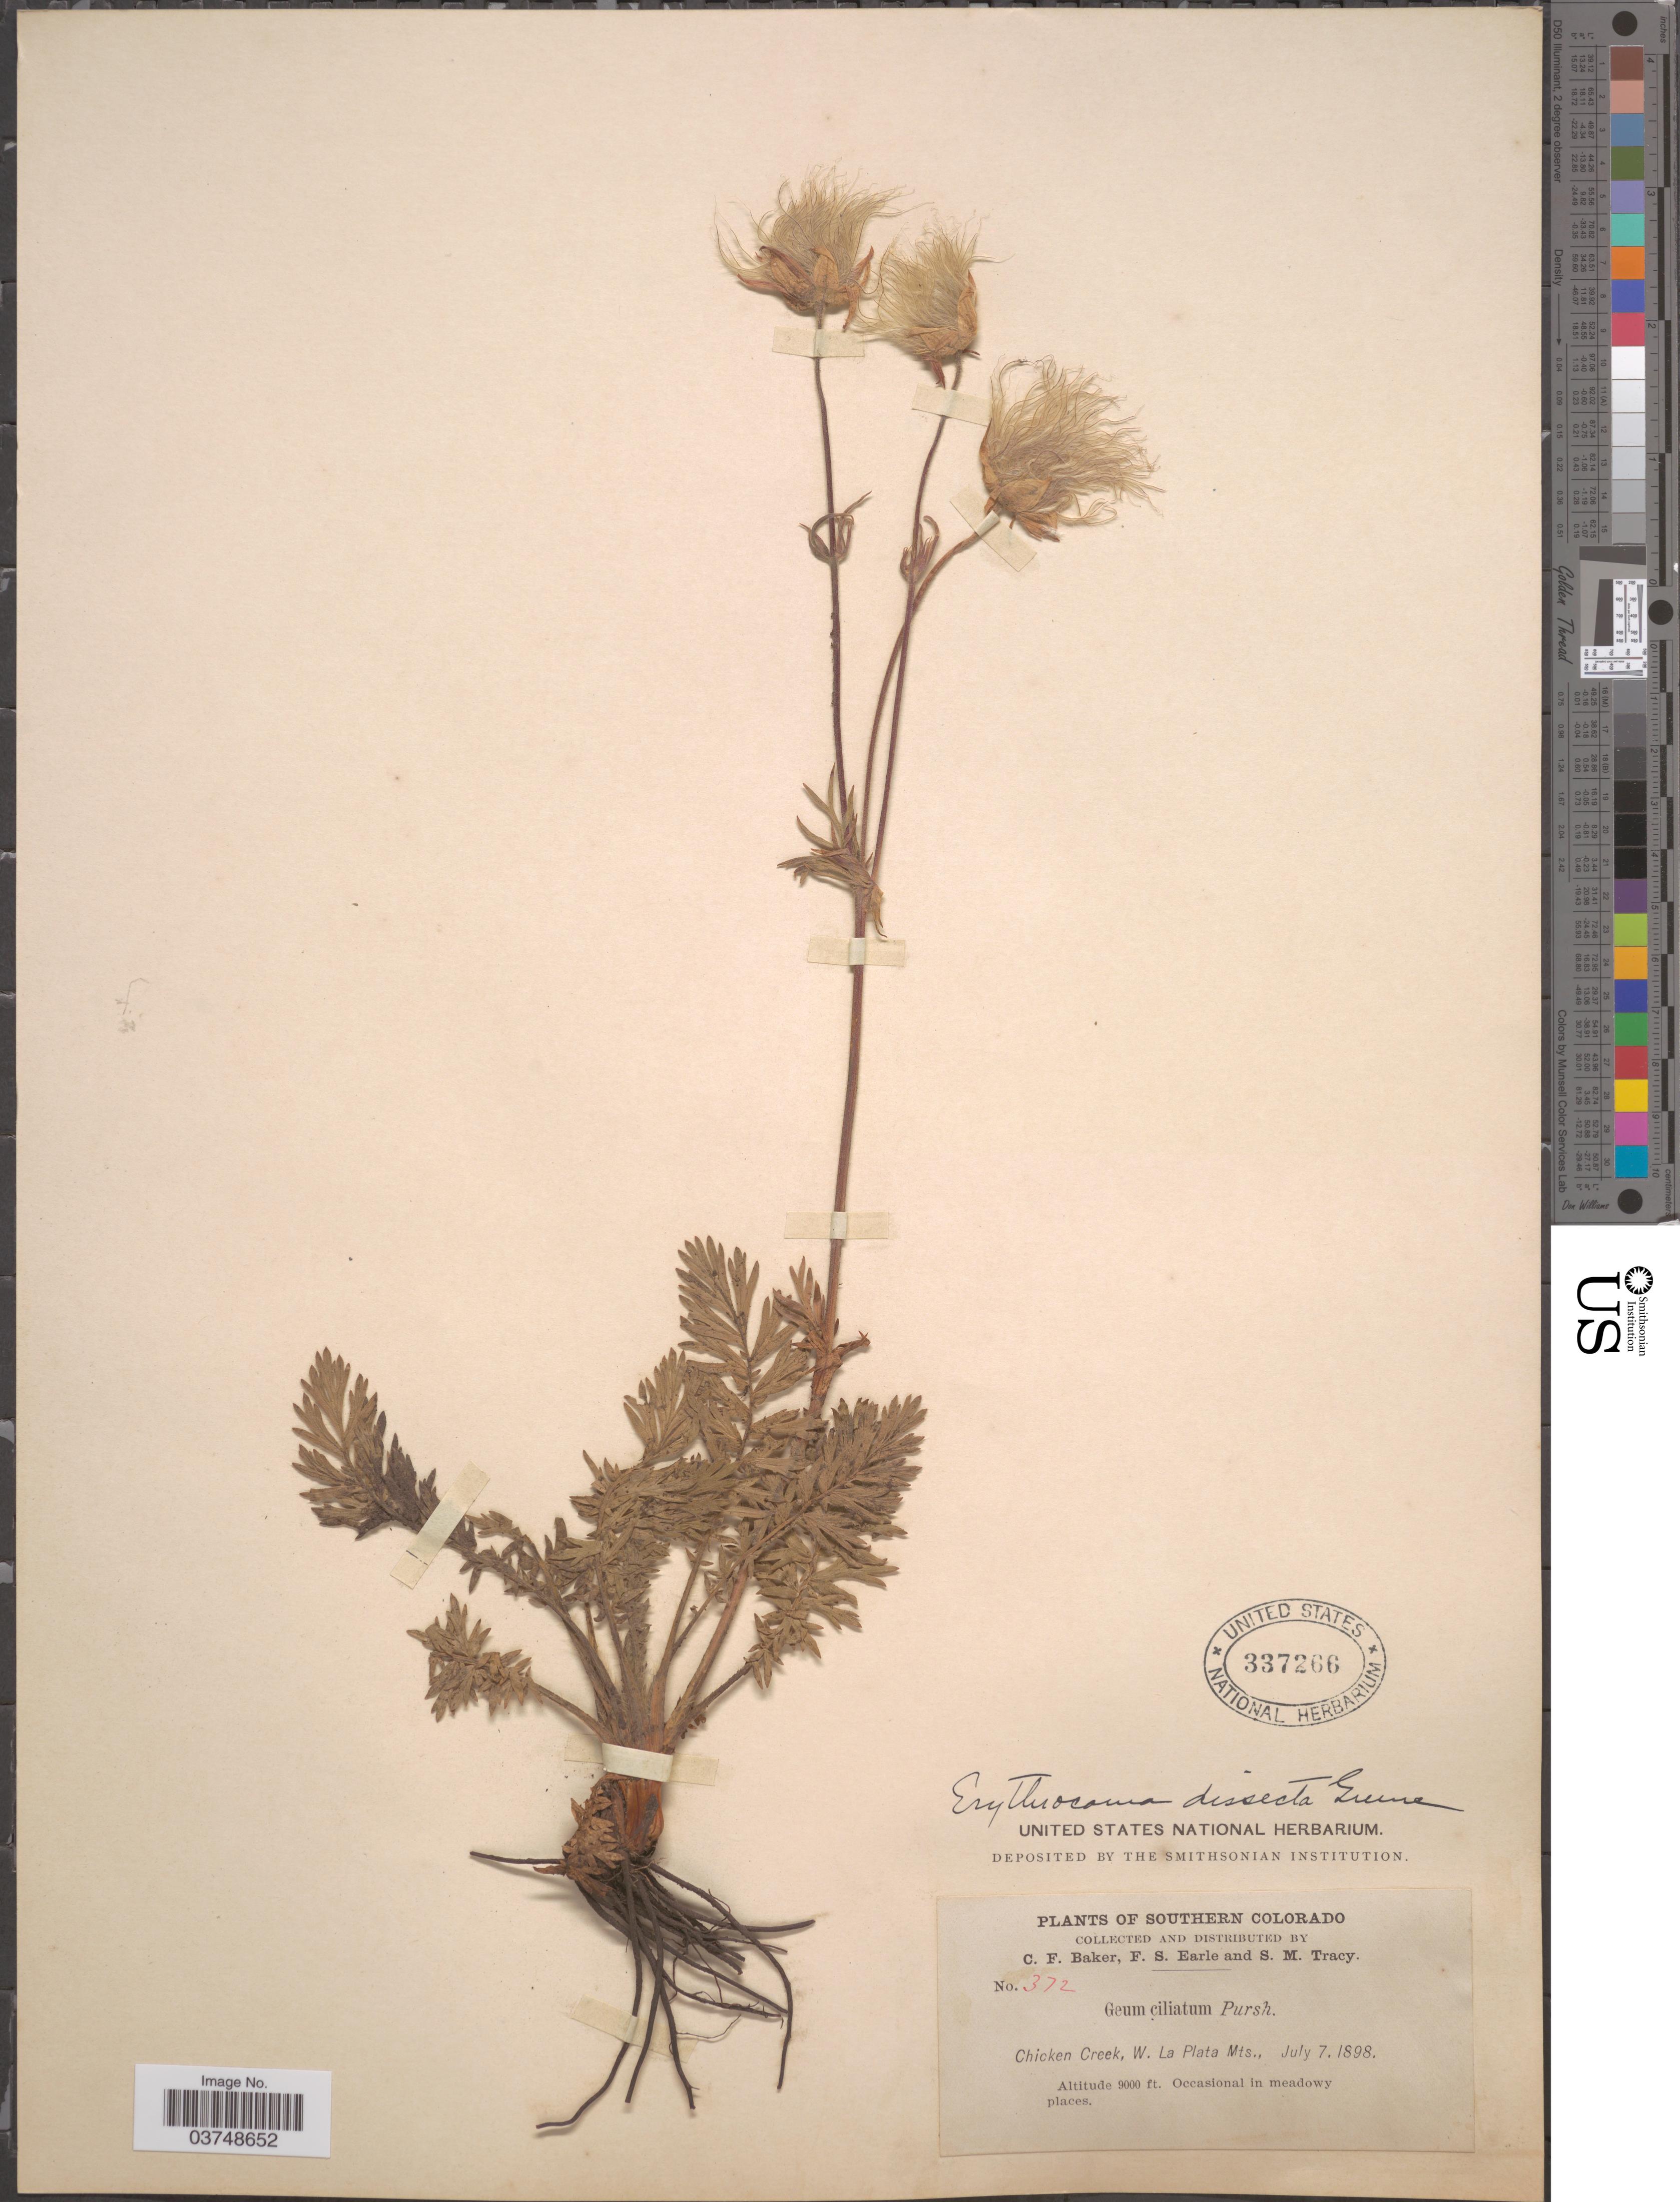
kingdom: Plantae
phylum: Tracheophyta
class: Magnoliopsida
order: Rosales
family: Rosaceae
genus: Geum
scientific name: Geum triflorum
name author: Pursh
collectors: C. F. Baker, F. S. Earle & S. M. Tracy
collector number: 372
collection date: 1898-07-07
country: United States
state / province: Colorado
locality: Southern Colorado. Chicken Creek, W. La Plata Mts.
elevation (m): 2743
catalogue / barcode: US 337266